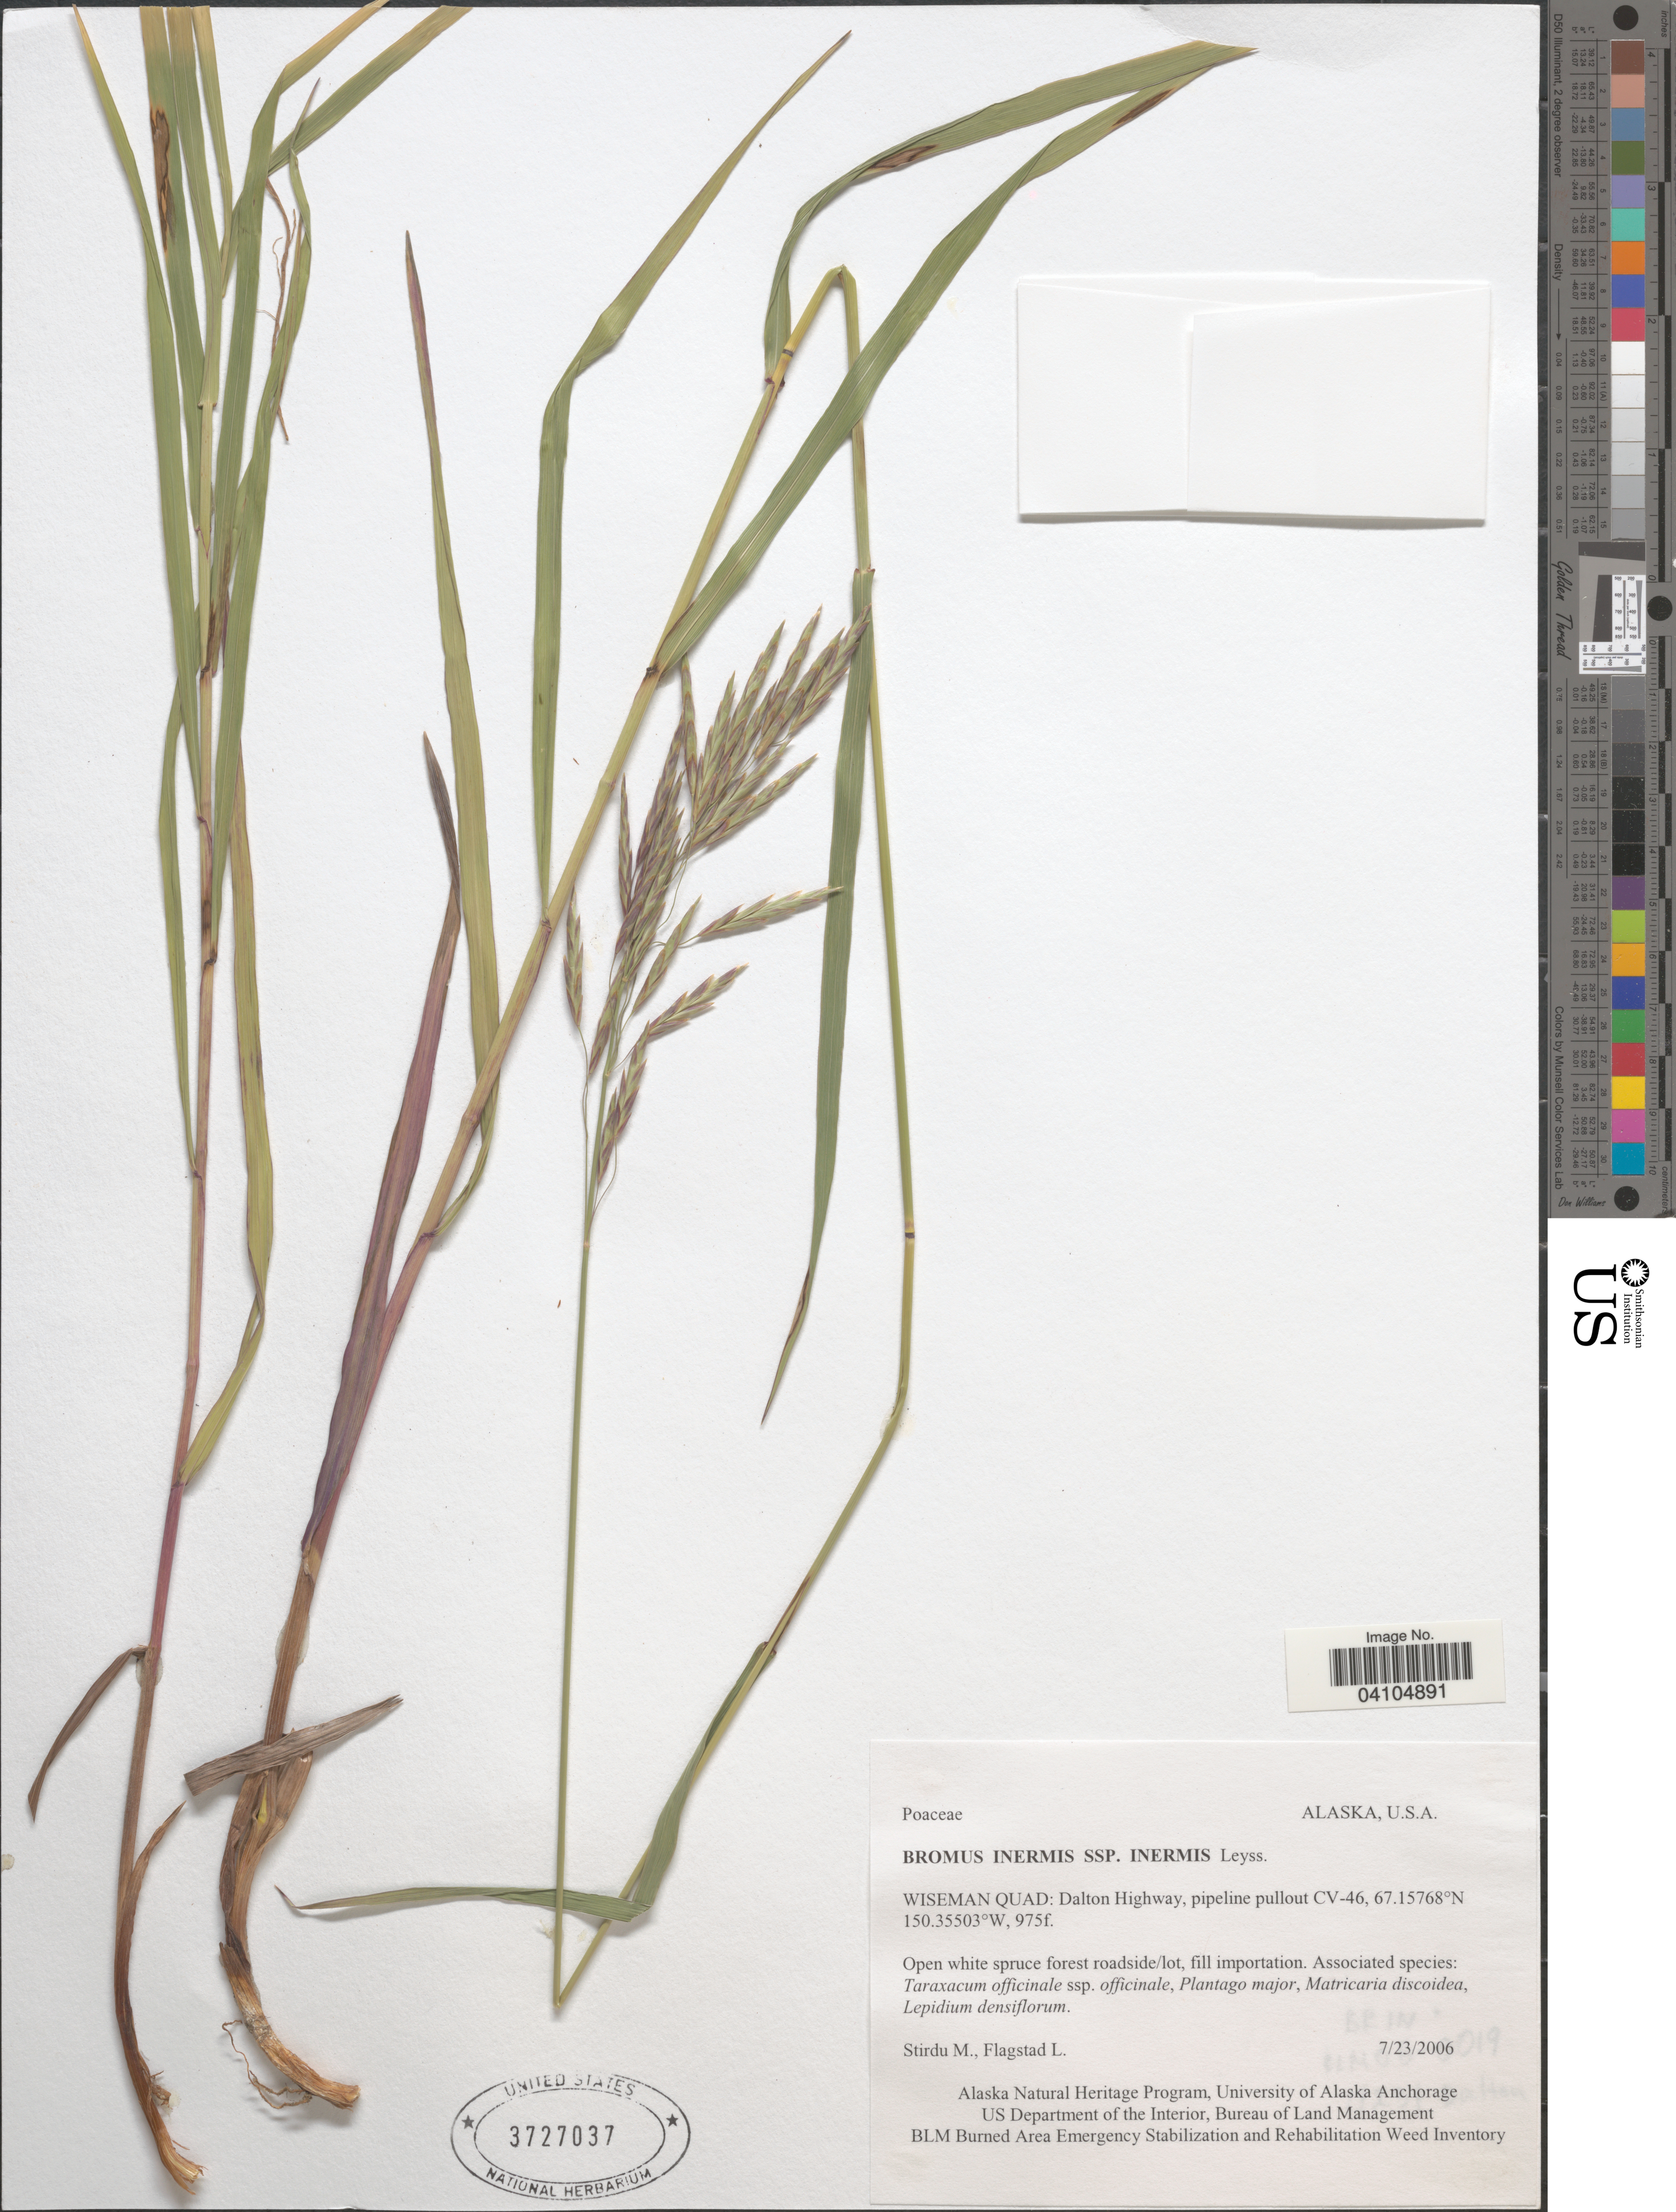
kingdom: Plantae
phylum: Tracheophyta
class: Liliopsida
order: Poales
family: Poaceae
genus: Bromus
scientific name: Bromus inermis subsp. inermis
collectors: M. Stirdu & L. Flagstad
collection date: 2006-07-23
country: United States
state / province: Alaska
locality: Wiseman Quad: Dalton Highway, pipeline pullout CV-46.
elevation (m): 297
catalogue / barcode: US 3727037